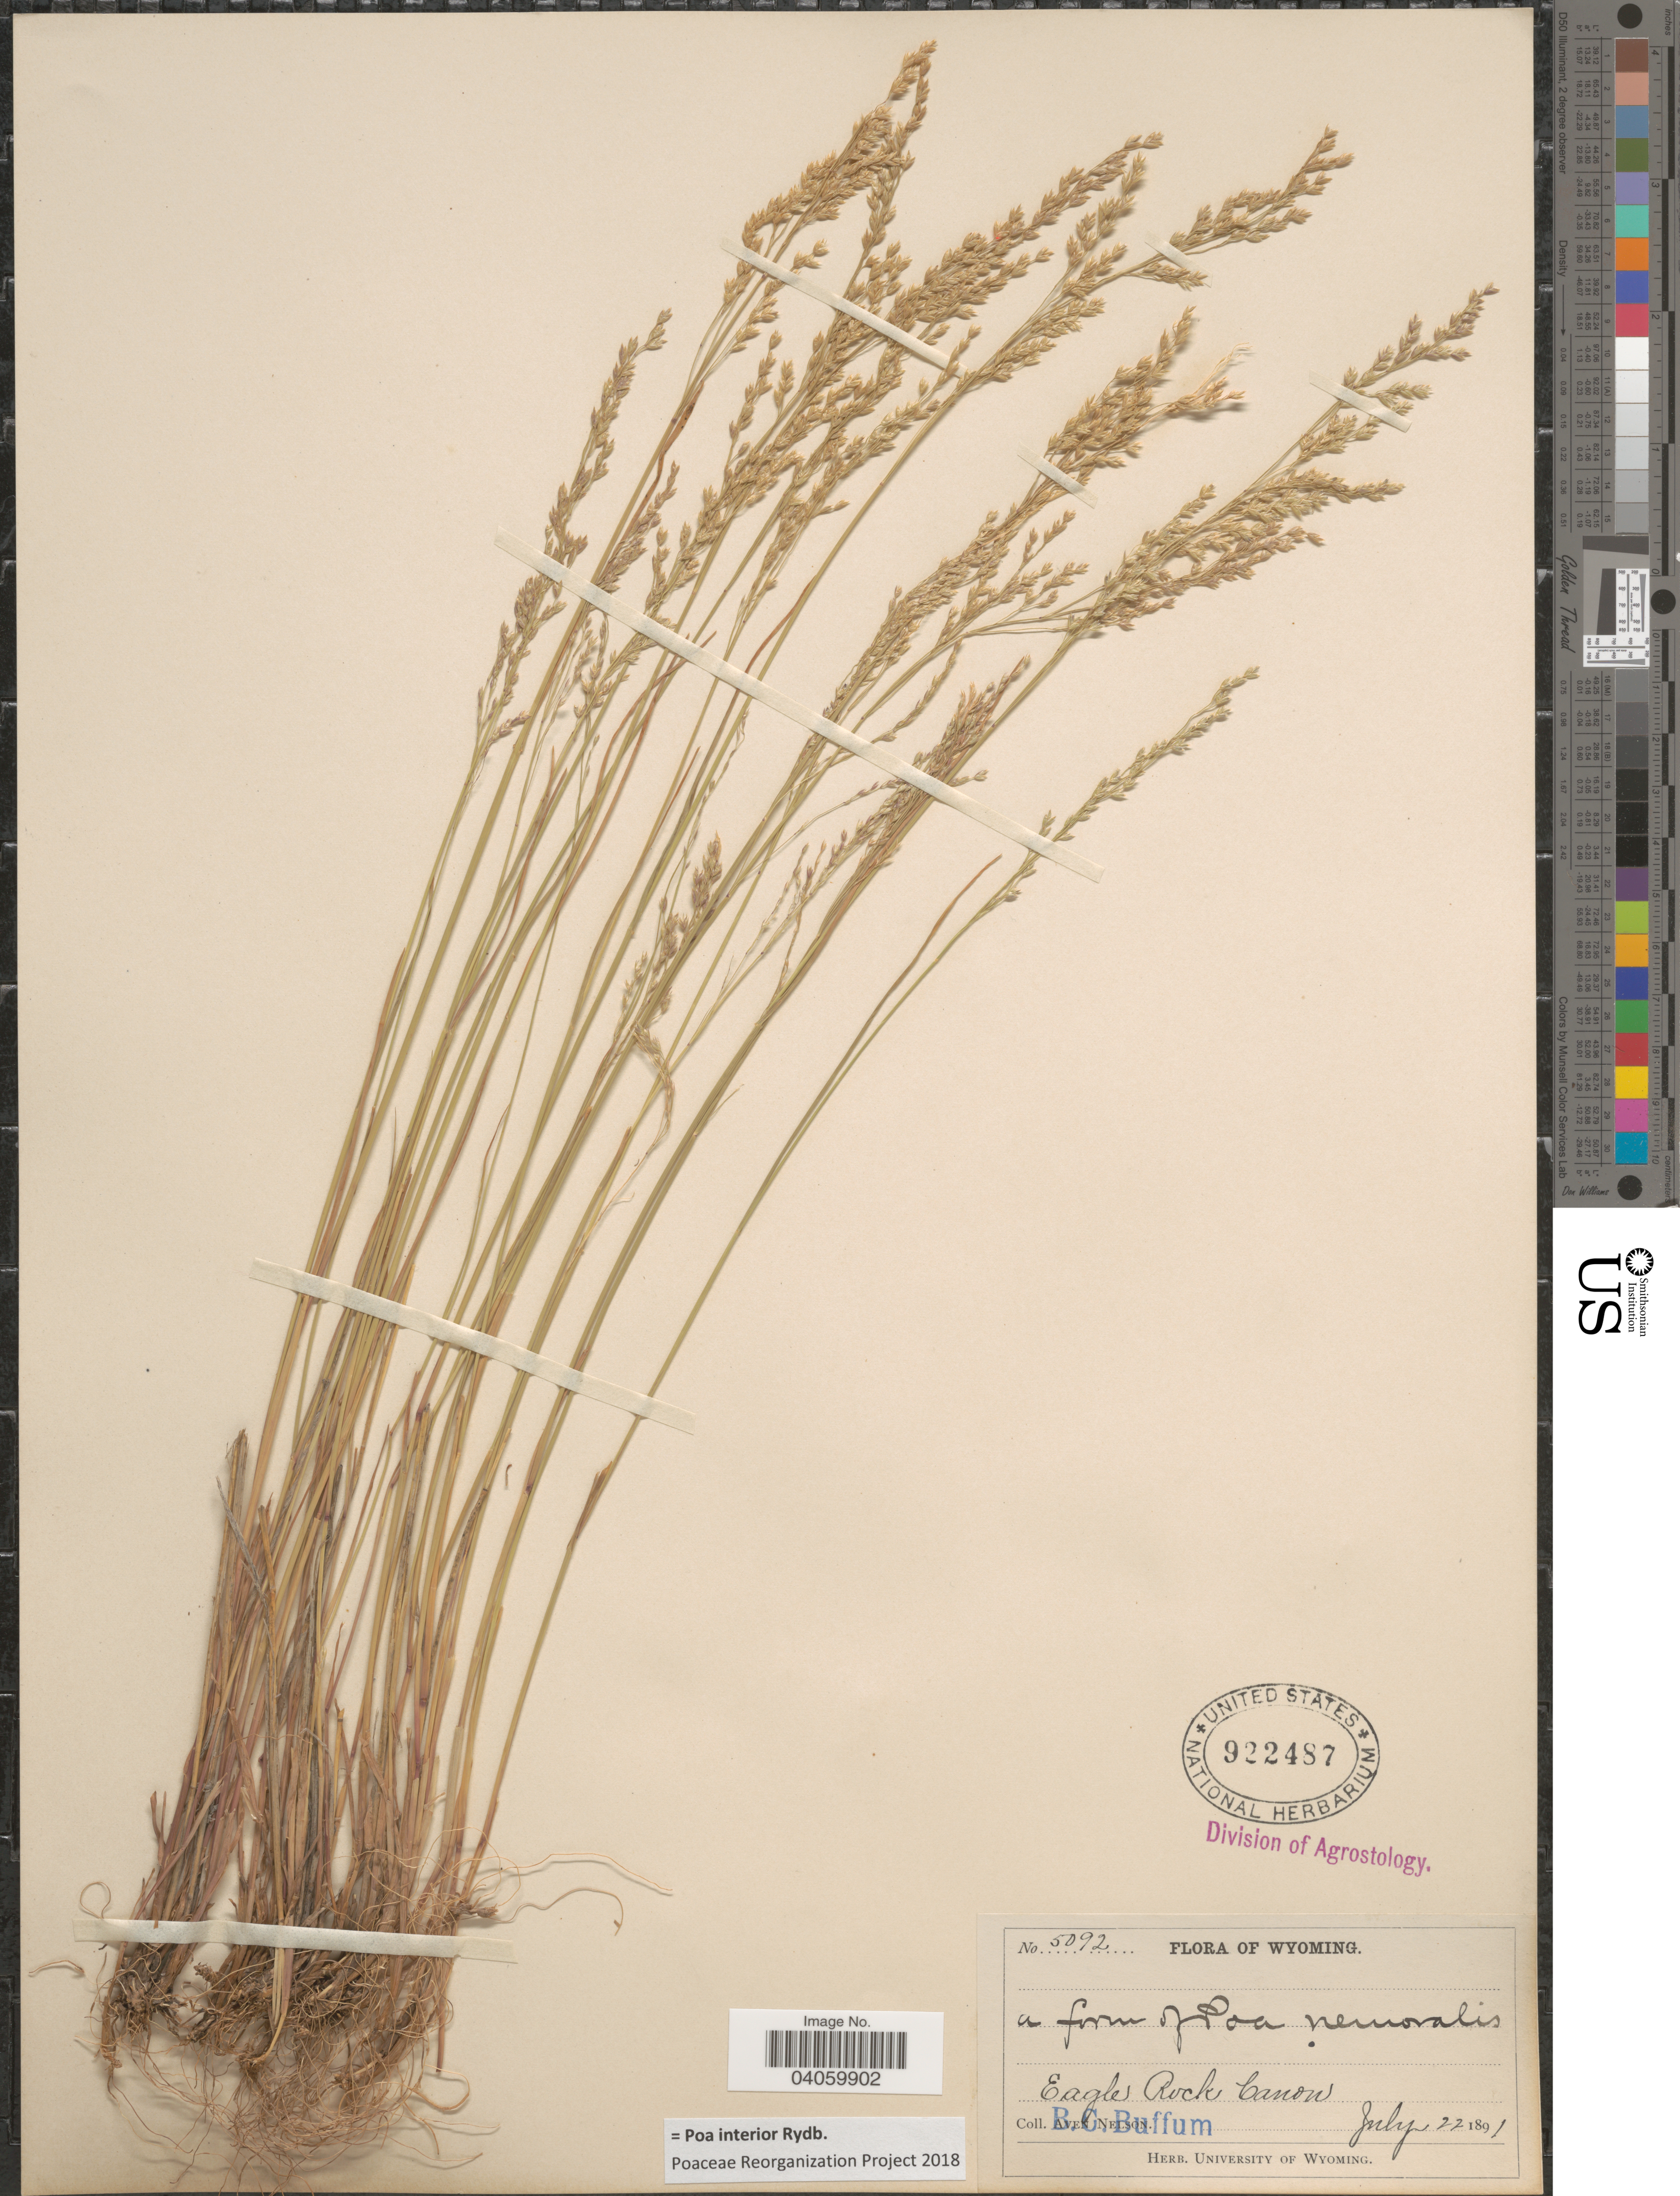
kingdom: Plantae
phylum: Tracheophyta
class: Liliopsida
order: Poales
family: Poaceae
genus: Poa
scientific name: Poa interior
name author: Rydb.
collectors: B. Buffum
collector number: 5092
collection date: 1891-07-22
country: United States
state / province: Wyoming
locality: Eagle Rock Canon.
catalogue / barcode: US 922487